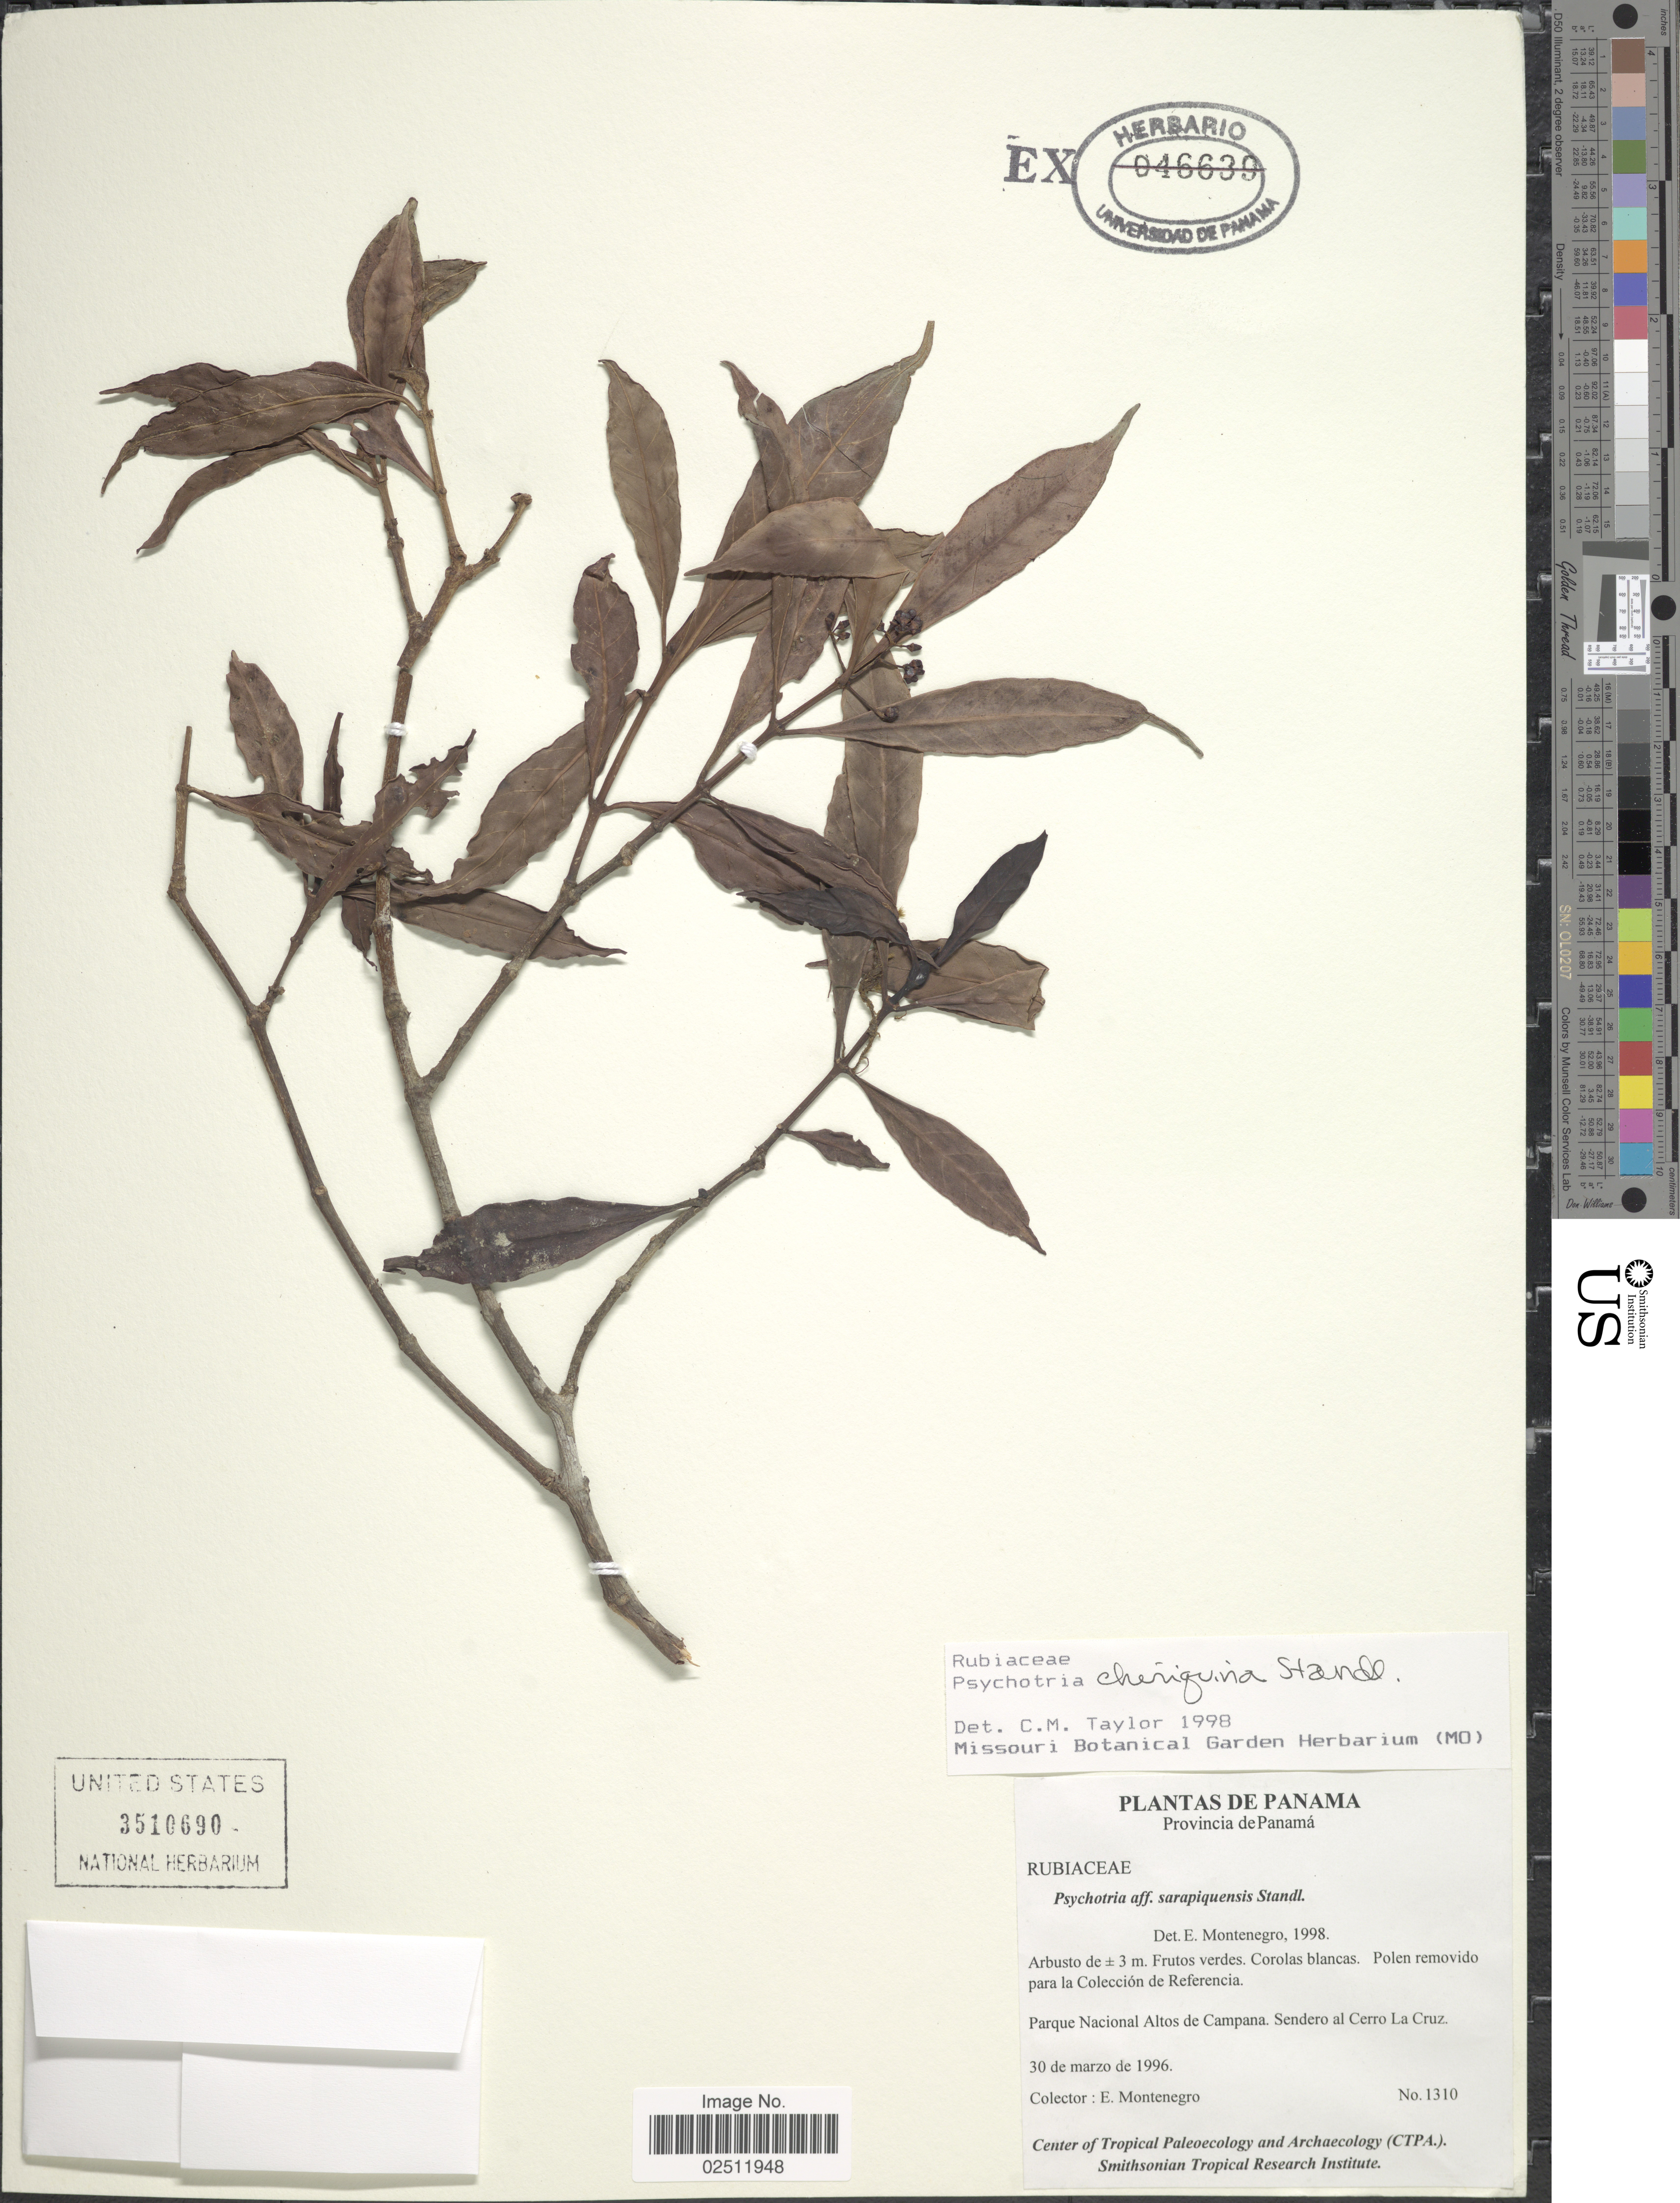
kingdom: Plantae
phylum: Tracheophyta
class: Magnoliopsida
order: Gentianales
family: Rubiaceae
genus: Psychotria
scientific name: Psychotria chiriquina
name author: Standl.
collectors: E. Montenegro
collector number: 1310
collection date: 1996-03-30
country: Panama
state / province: Panamá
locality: Parque Nacional Altos de Campana. Sendero al Cerro La Cruz.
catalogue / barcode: US 3510690